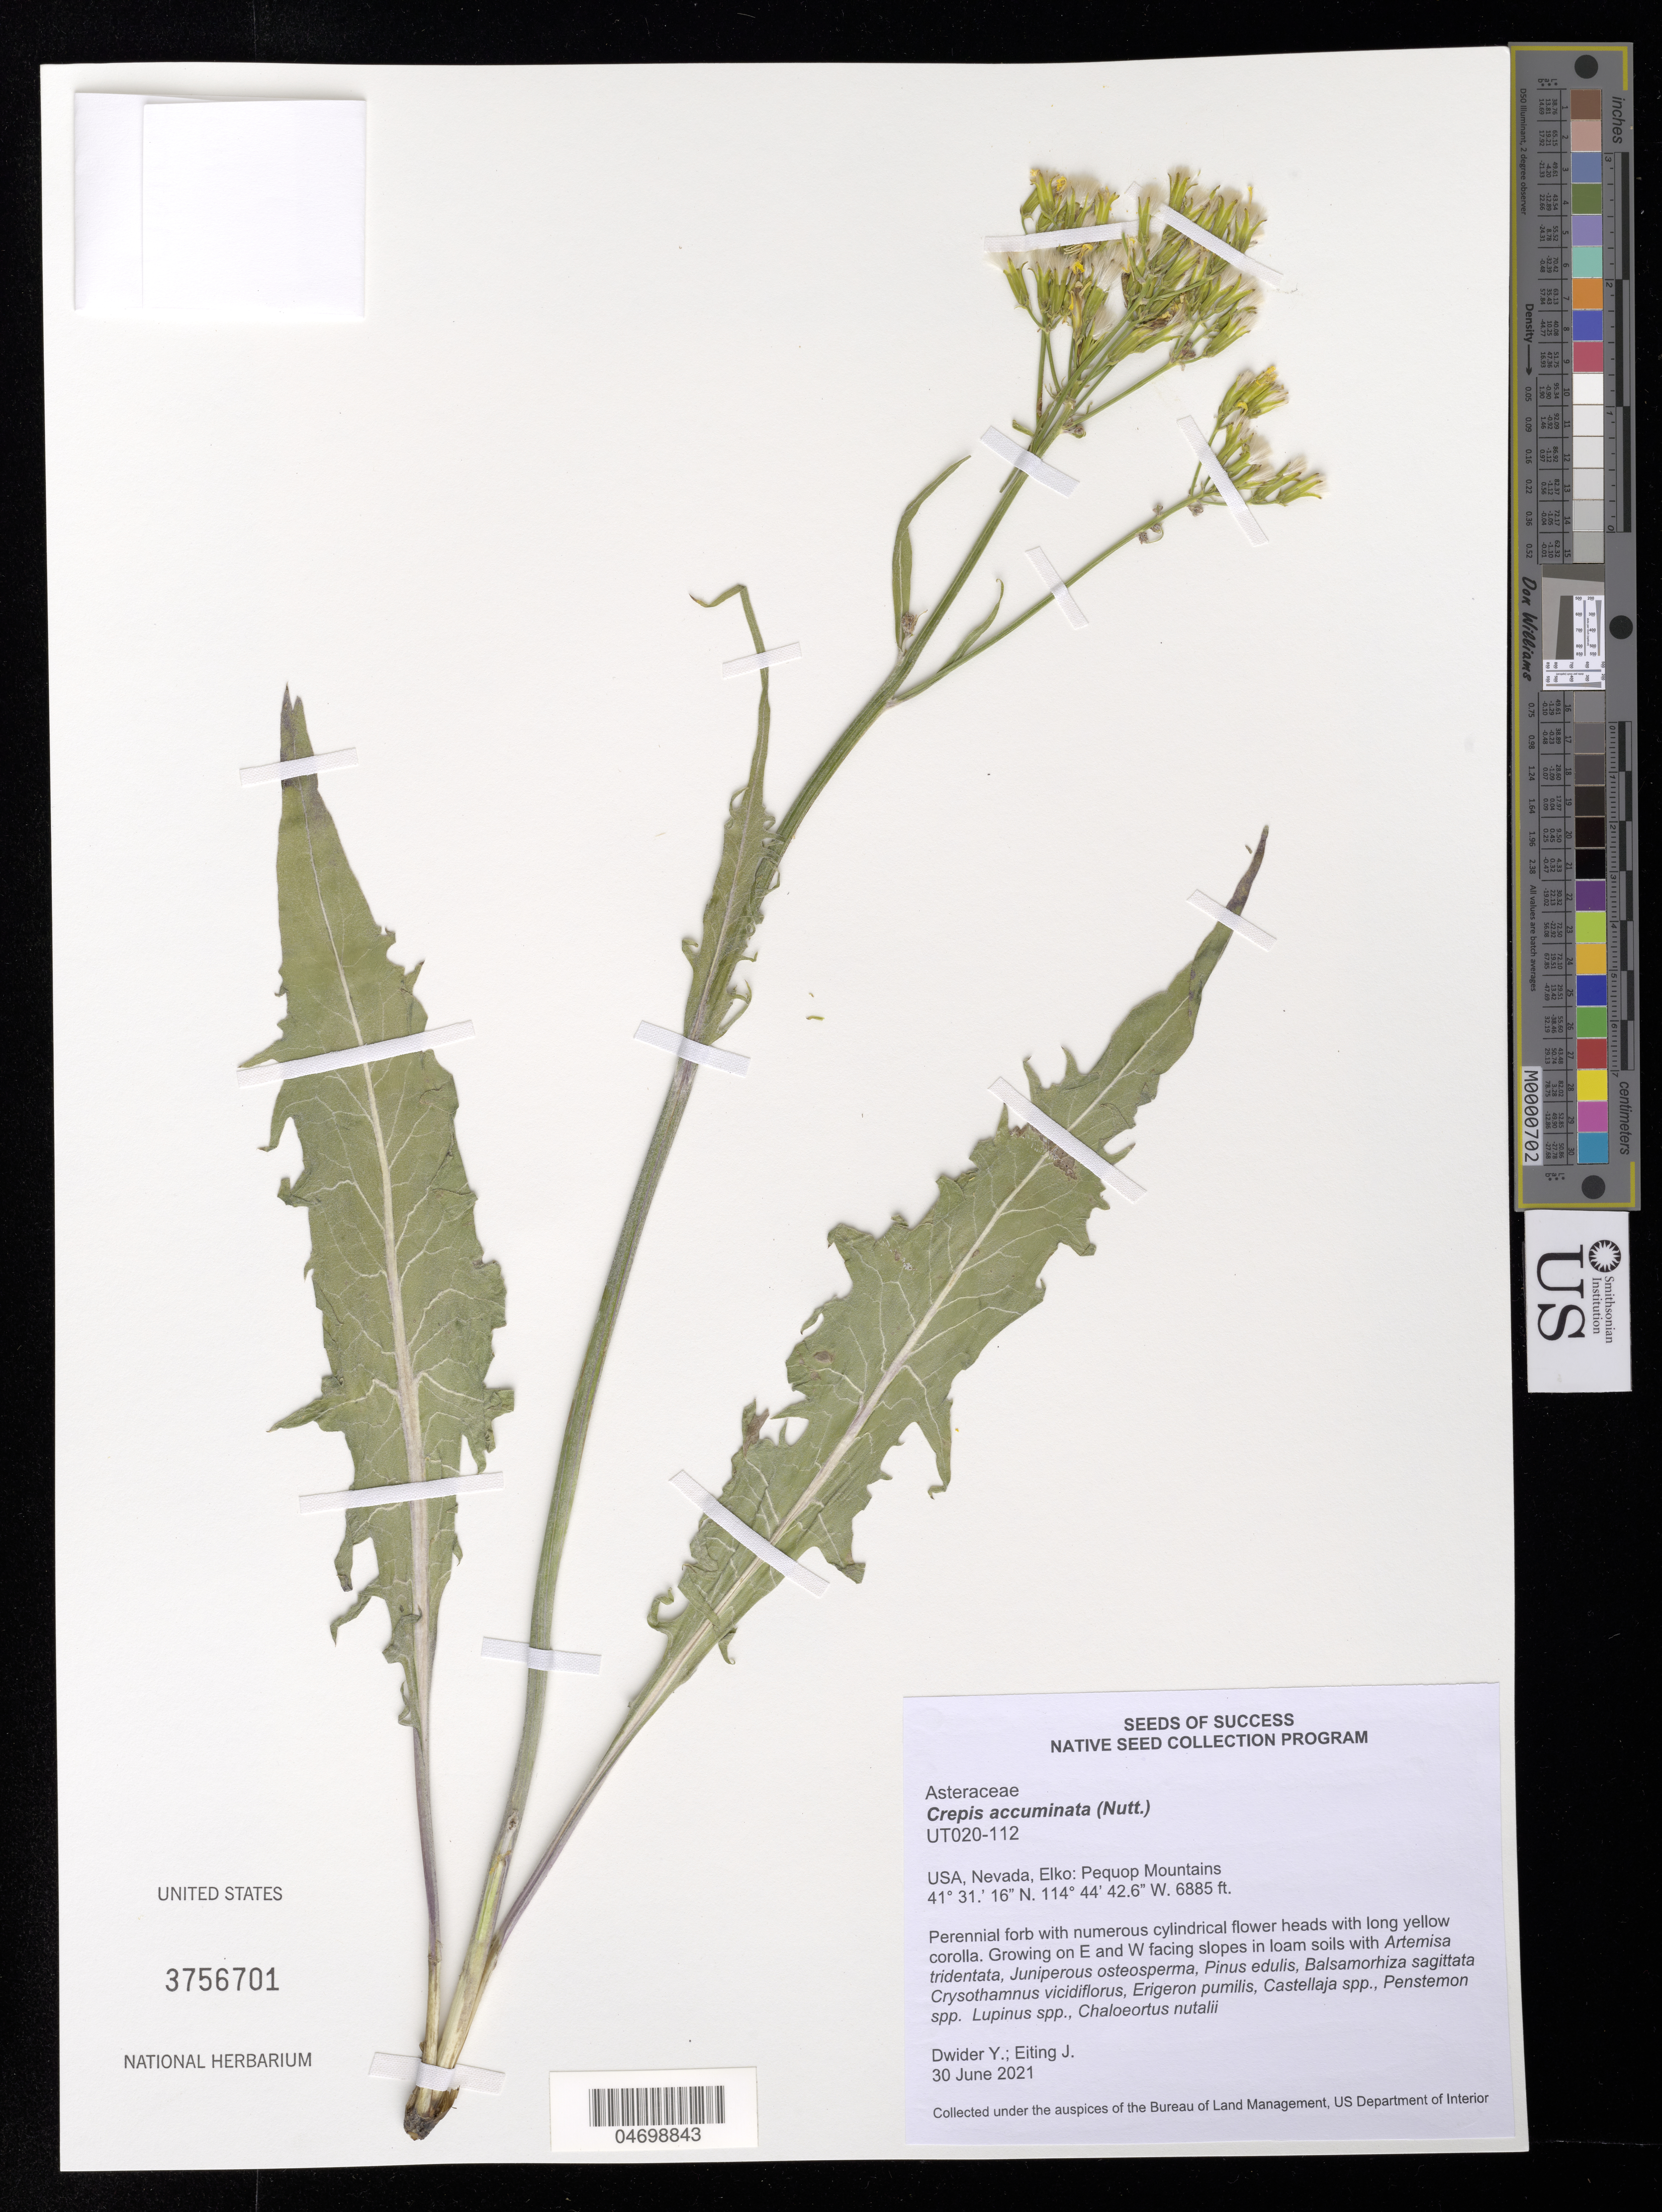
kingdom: Plantae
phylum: Tracheophyta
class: Magnoliopsida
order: Asterales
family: Asteraceae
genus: Crepis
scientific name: Crepis acuminata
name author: Nutt.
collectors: Y. Dwider & J. Eiting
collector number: UT020-112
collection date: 2021-06-30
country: United States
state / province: Nevada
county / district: Elko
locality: Pequop Mtns.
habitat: Loam soils. With Artemisia tridentata, Pinus edulis, Lupinus sp., etc.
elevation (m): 2099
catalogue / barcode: US 3756701